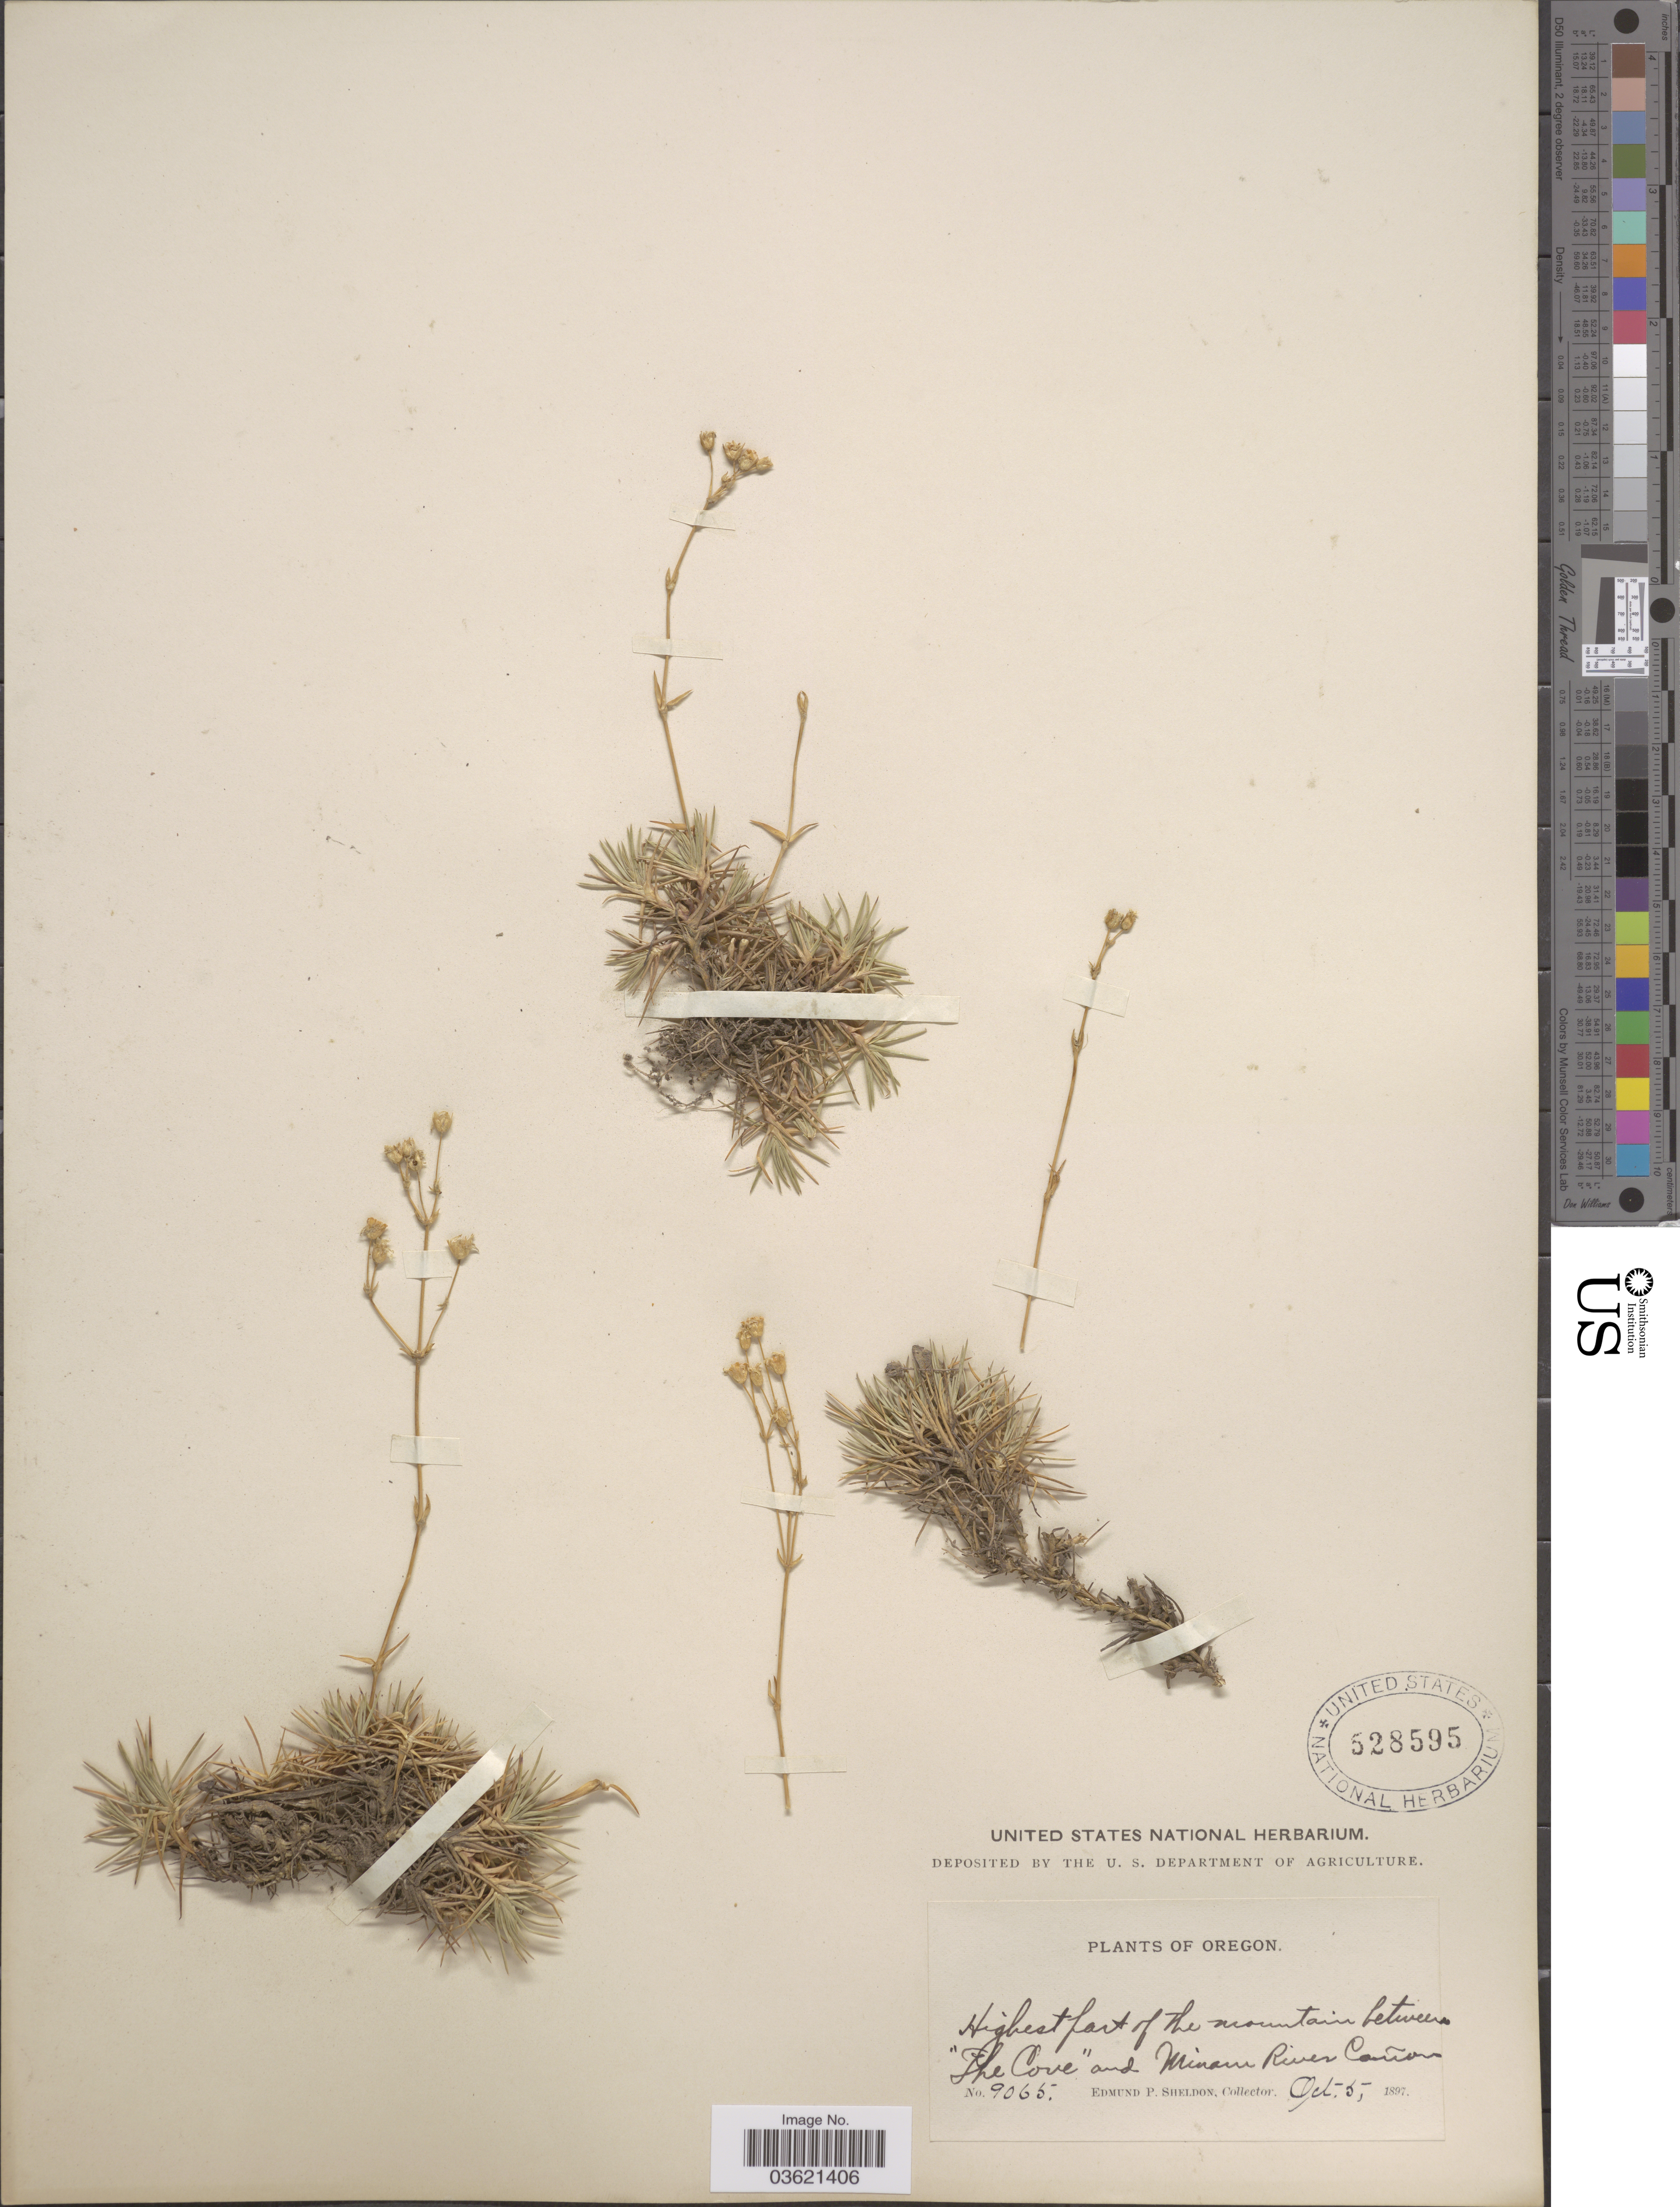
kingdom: Plantae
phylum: Tracheophyta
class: Magnoliopsida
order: Caryophyllales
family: Caryophyllaceae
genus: Arenaria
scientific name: Arenaria sp.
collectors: E. P. Sheldon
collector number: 9065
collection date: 1897-10-05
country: United States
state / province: Oregon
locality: Highest part of the mountain between "The Cove" and Minam River Cañon.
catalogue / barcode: US 528595